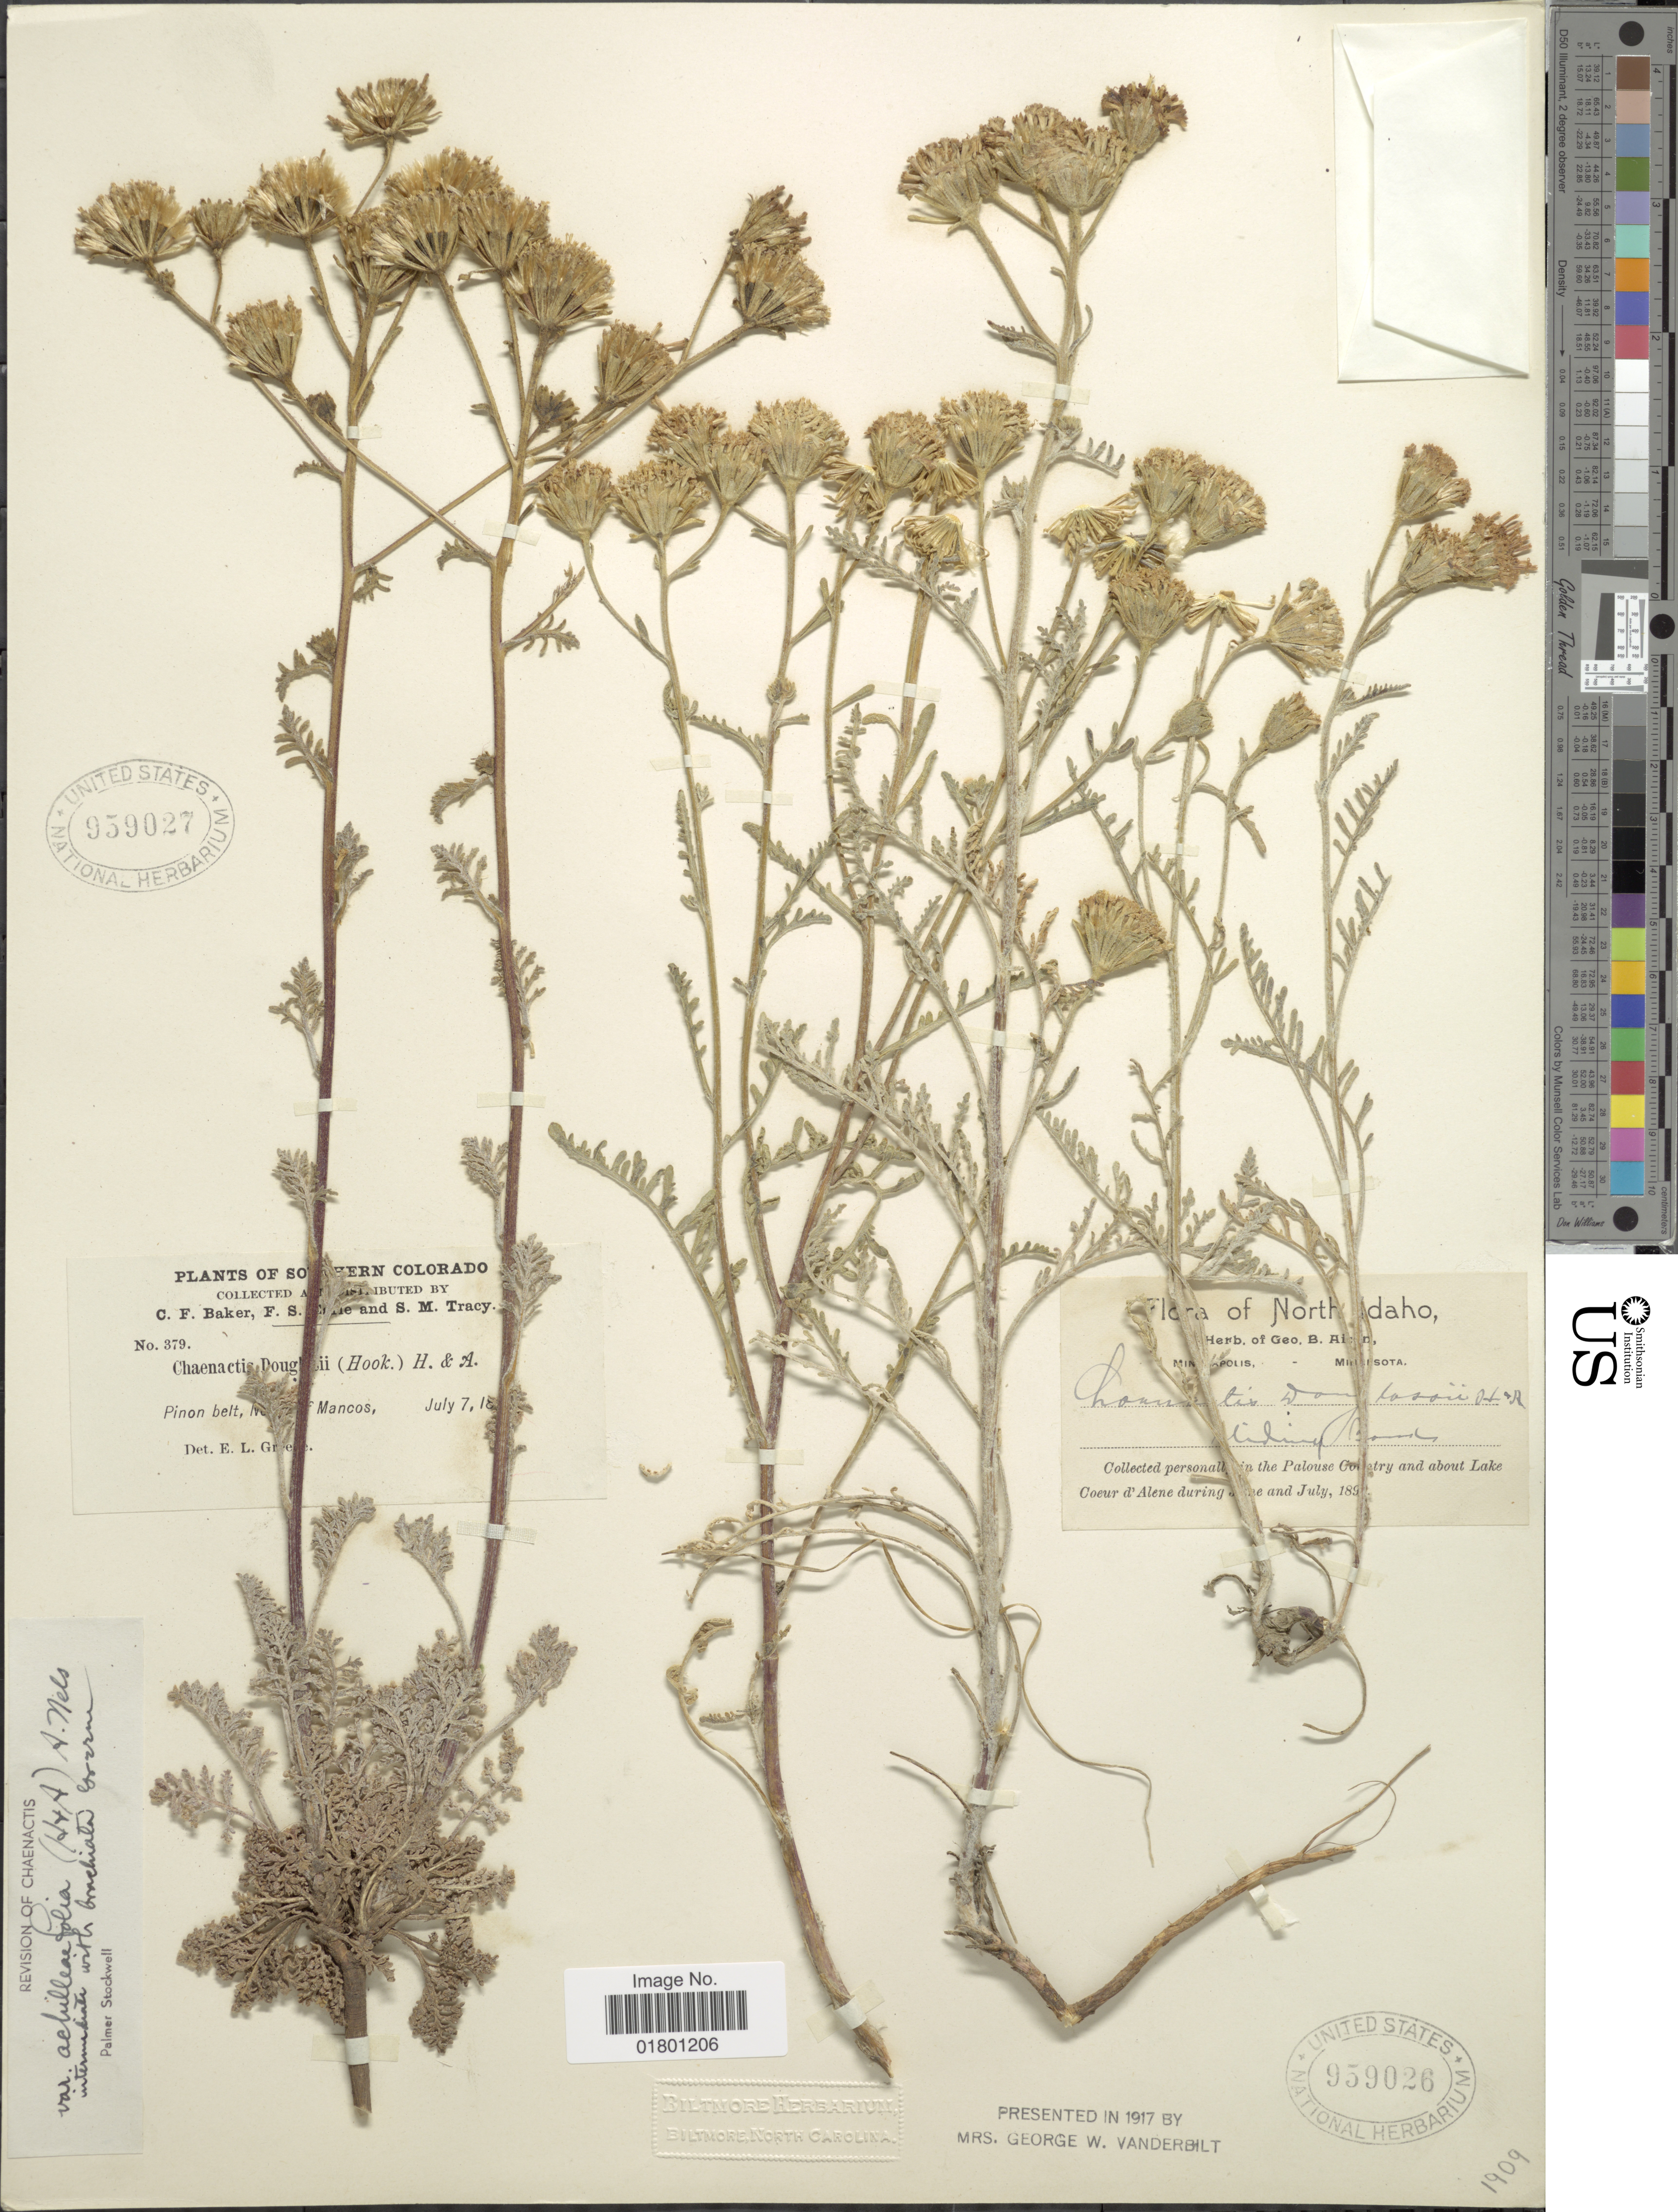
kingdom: Plantae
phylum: Tracheophyta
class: Magnoliopsida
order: Asterales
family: Asteraceae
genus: Chaenactis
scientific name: Chaenactis douglasii var. achilleaefolia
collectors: C. F. Baker, F. S. Earle & S. M. Tracy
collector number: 379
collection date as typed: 18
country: United States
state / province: Colorado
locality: Southern Colorado, Pinon belt, [illegible text] Mancos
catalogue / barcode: US 959027